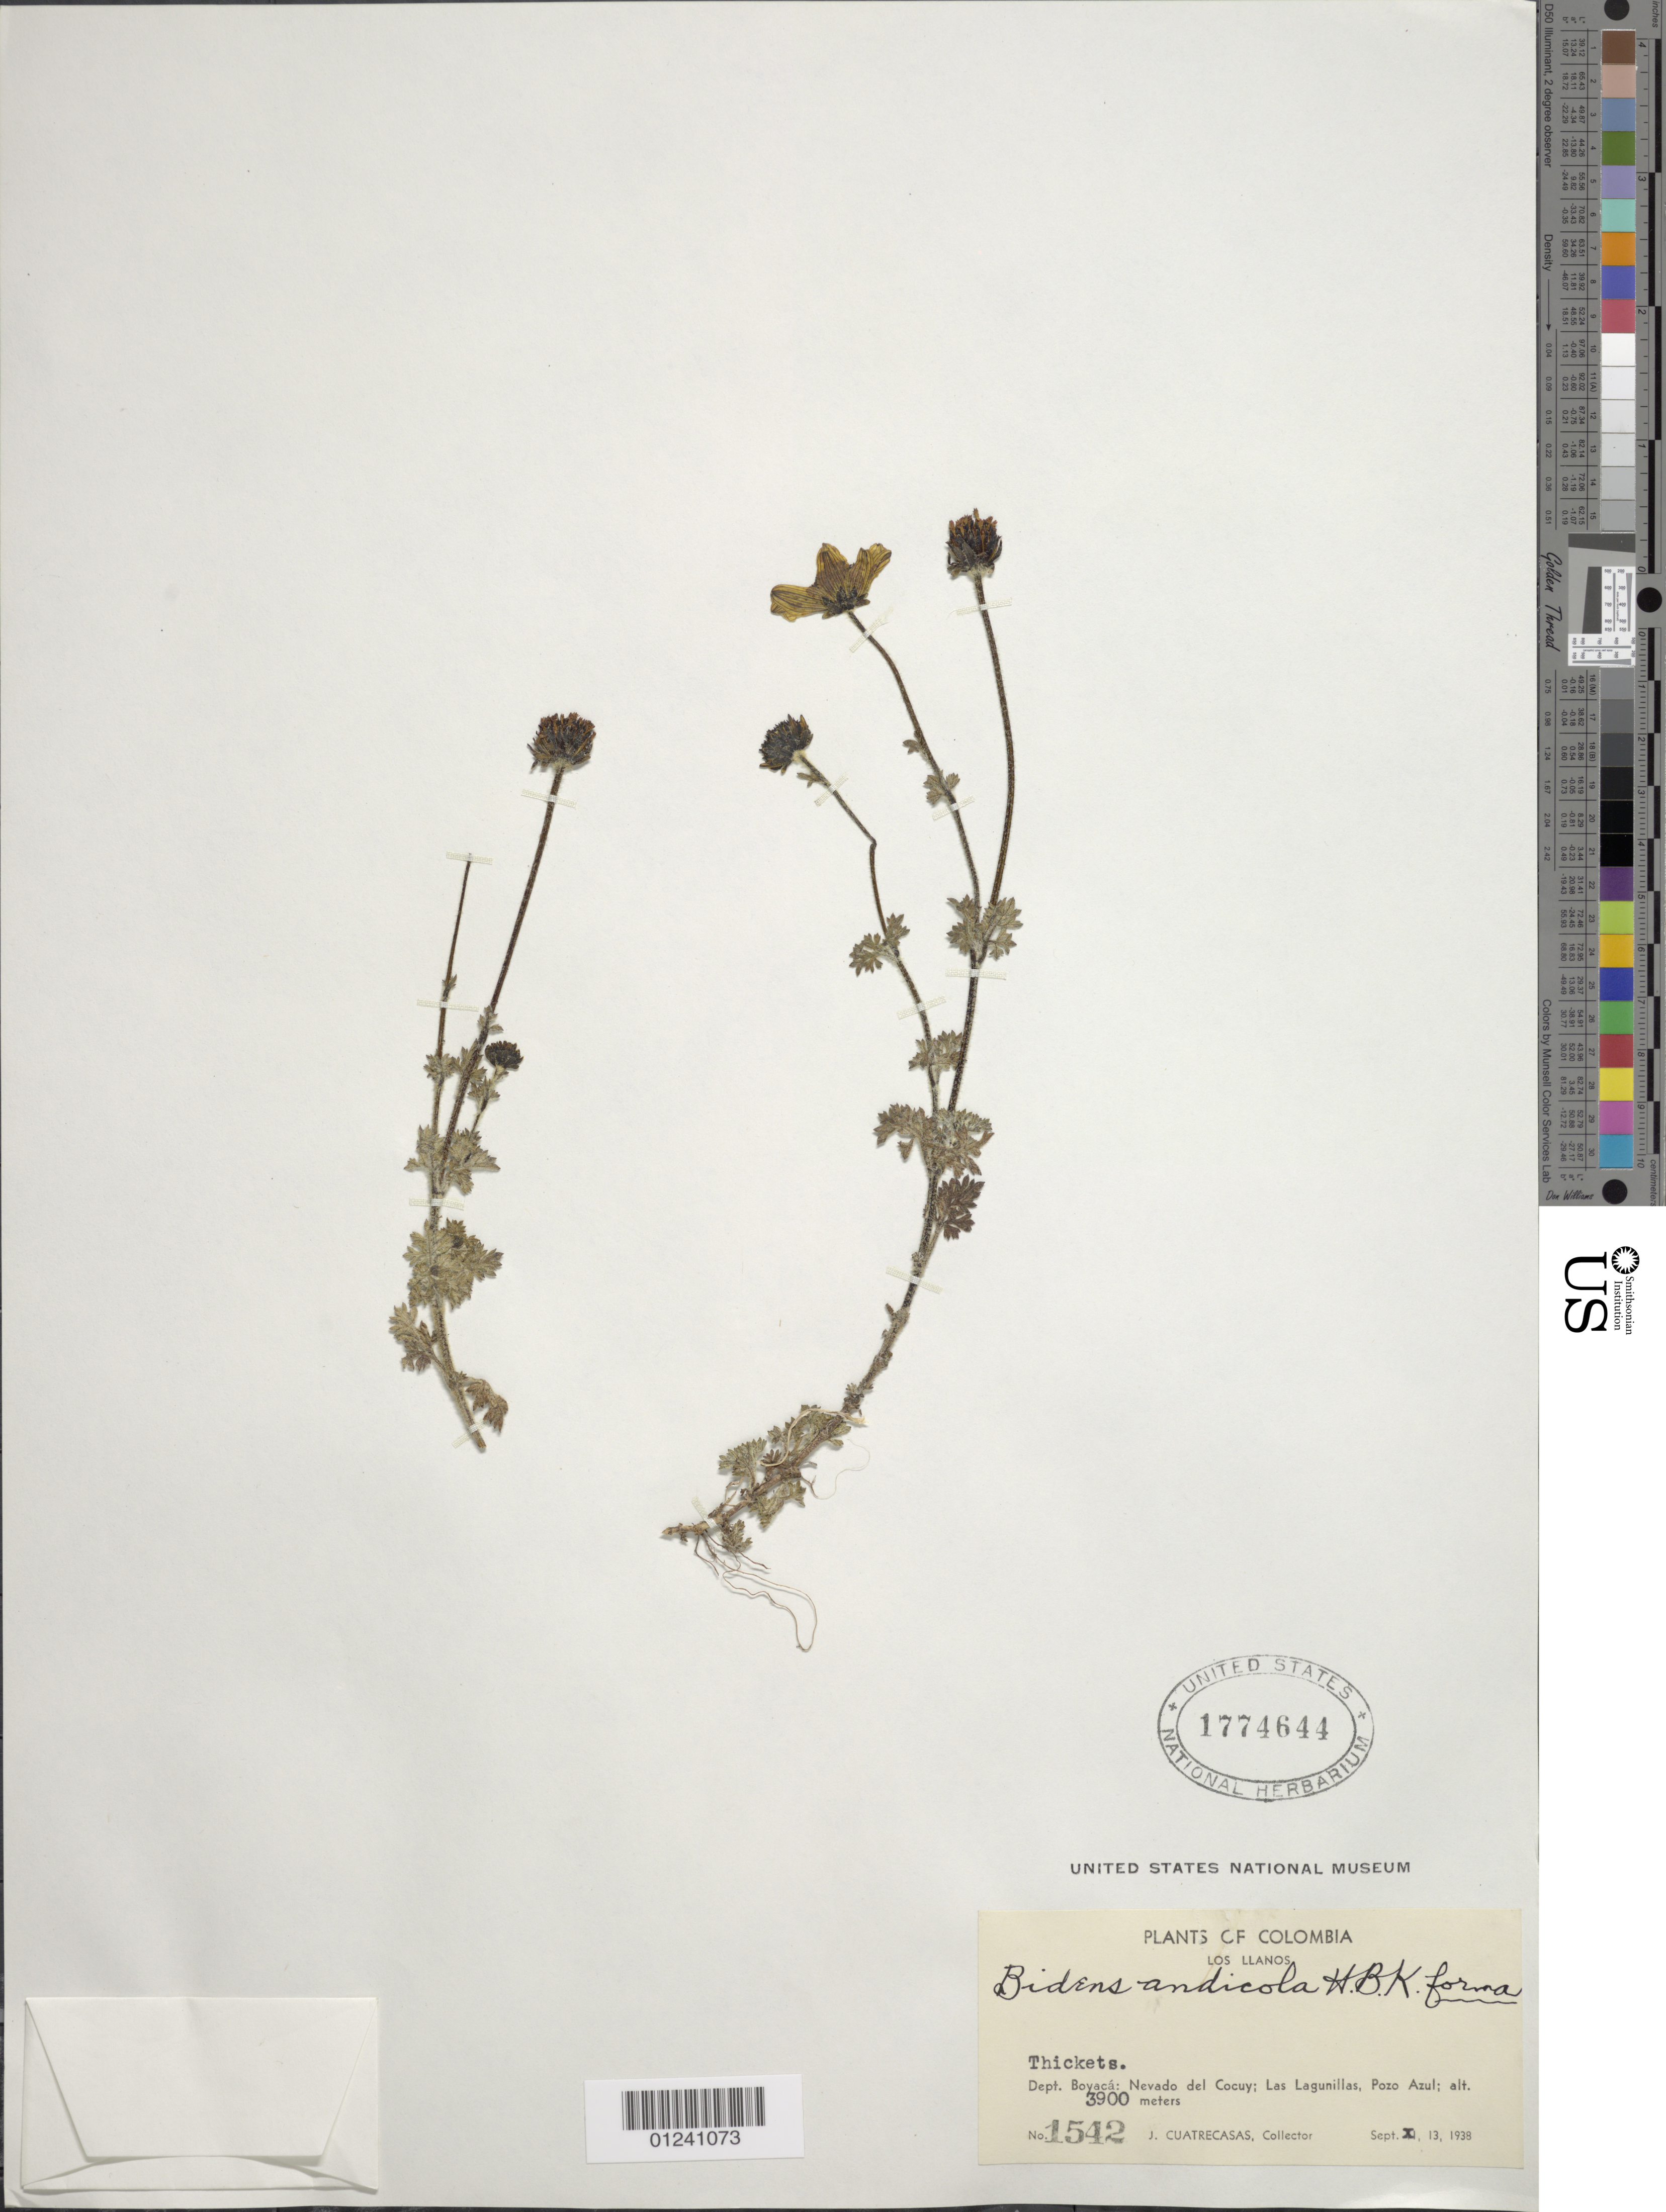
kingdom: Plantae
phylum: Tracheophyta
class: Magnoliopsida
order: Asterales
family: Asteraceae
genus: Bidens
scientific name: Bidens andicola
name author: Kunth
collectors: J. Cuatrecasas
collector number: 1542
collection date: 1938-09-13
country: Colombia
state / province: Boyacá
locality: Nevado del Cocuy; Las Lagunillas, Pozo Azul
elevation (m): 3900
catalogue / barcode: US 1774644